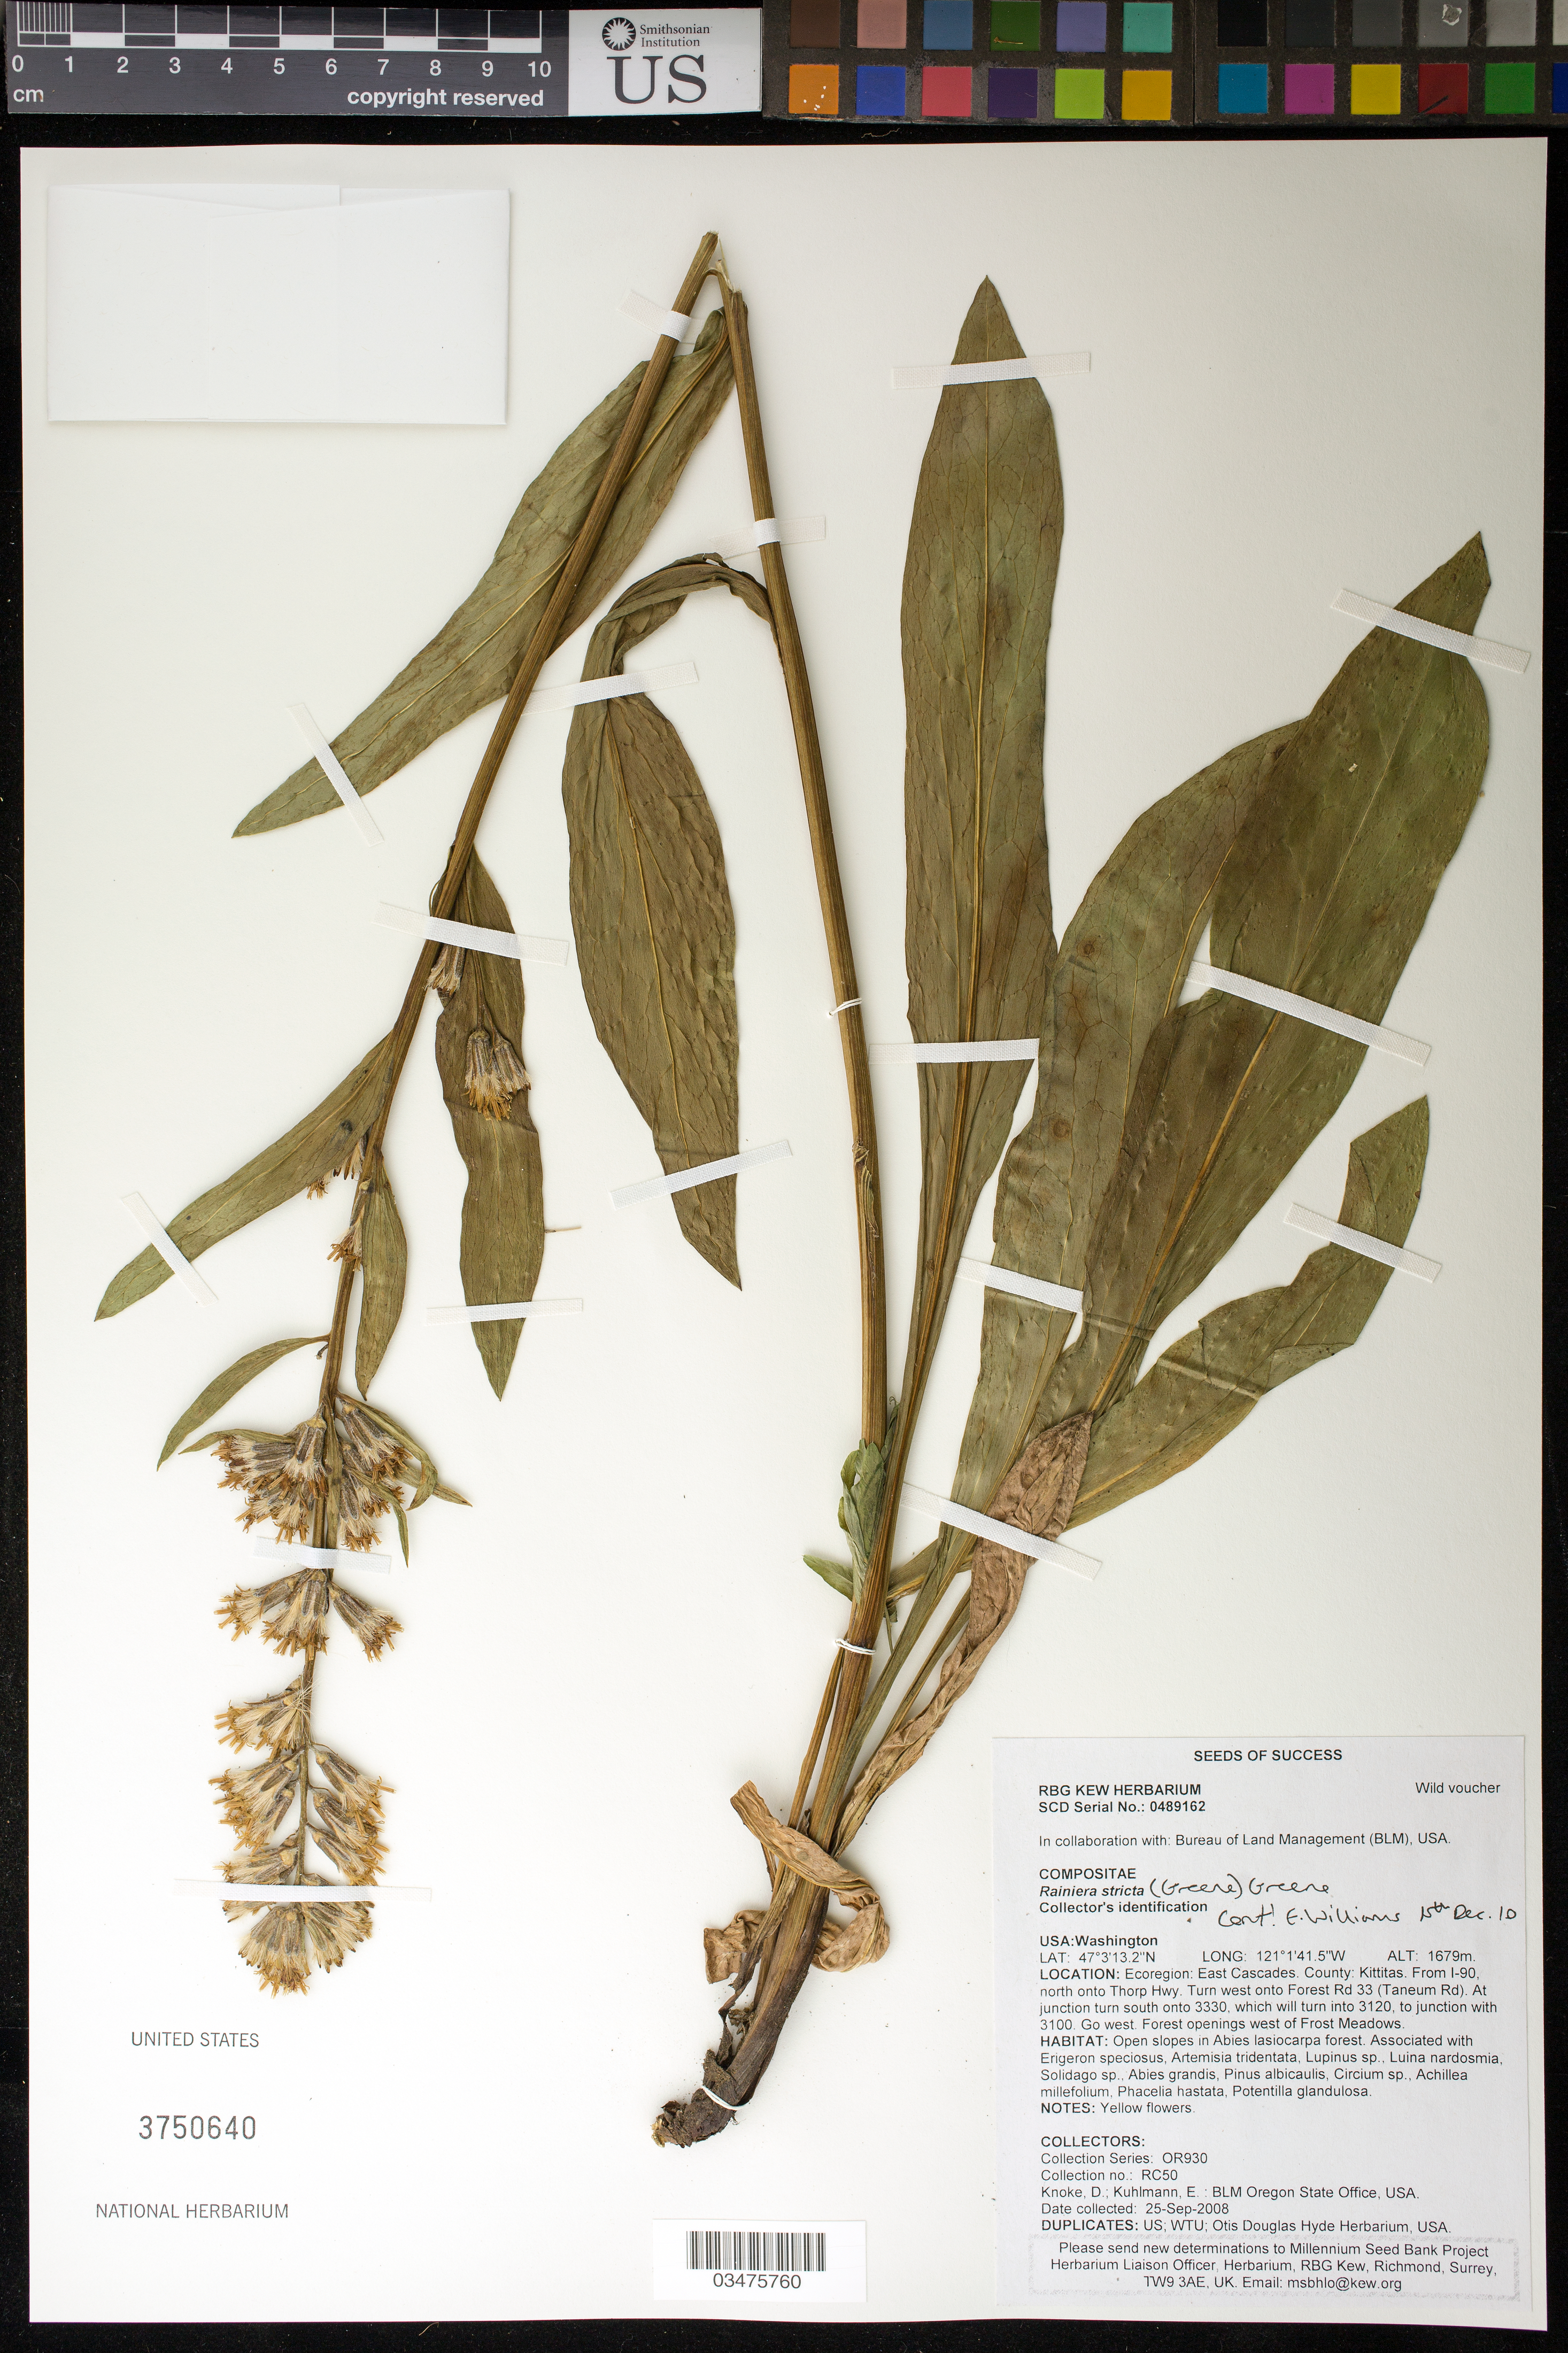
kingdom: Plantae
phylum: Tracheophyta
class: Magnoliopsida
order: Asterales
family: Asteraceae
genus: Rainiera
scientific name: Rainiera stricta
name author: Greene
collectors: D. Knoke & E. Kuhlmann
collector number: OR930-RC50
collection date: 2008-09-25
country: United States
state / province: Washington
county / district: Kittitas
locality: West of Frost Meadows.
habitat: Open slopes in Abies lasiocarpa forest.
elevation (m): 1679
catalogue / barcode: US 3750640